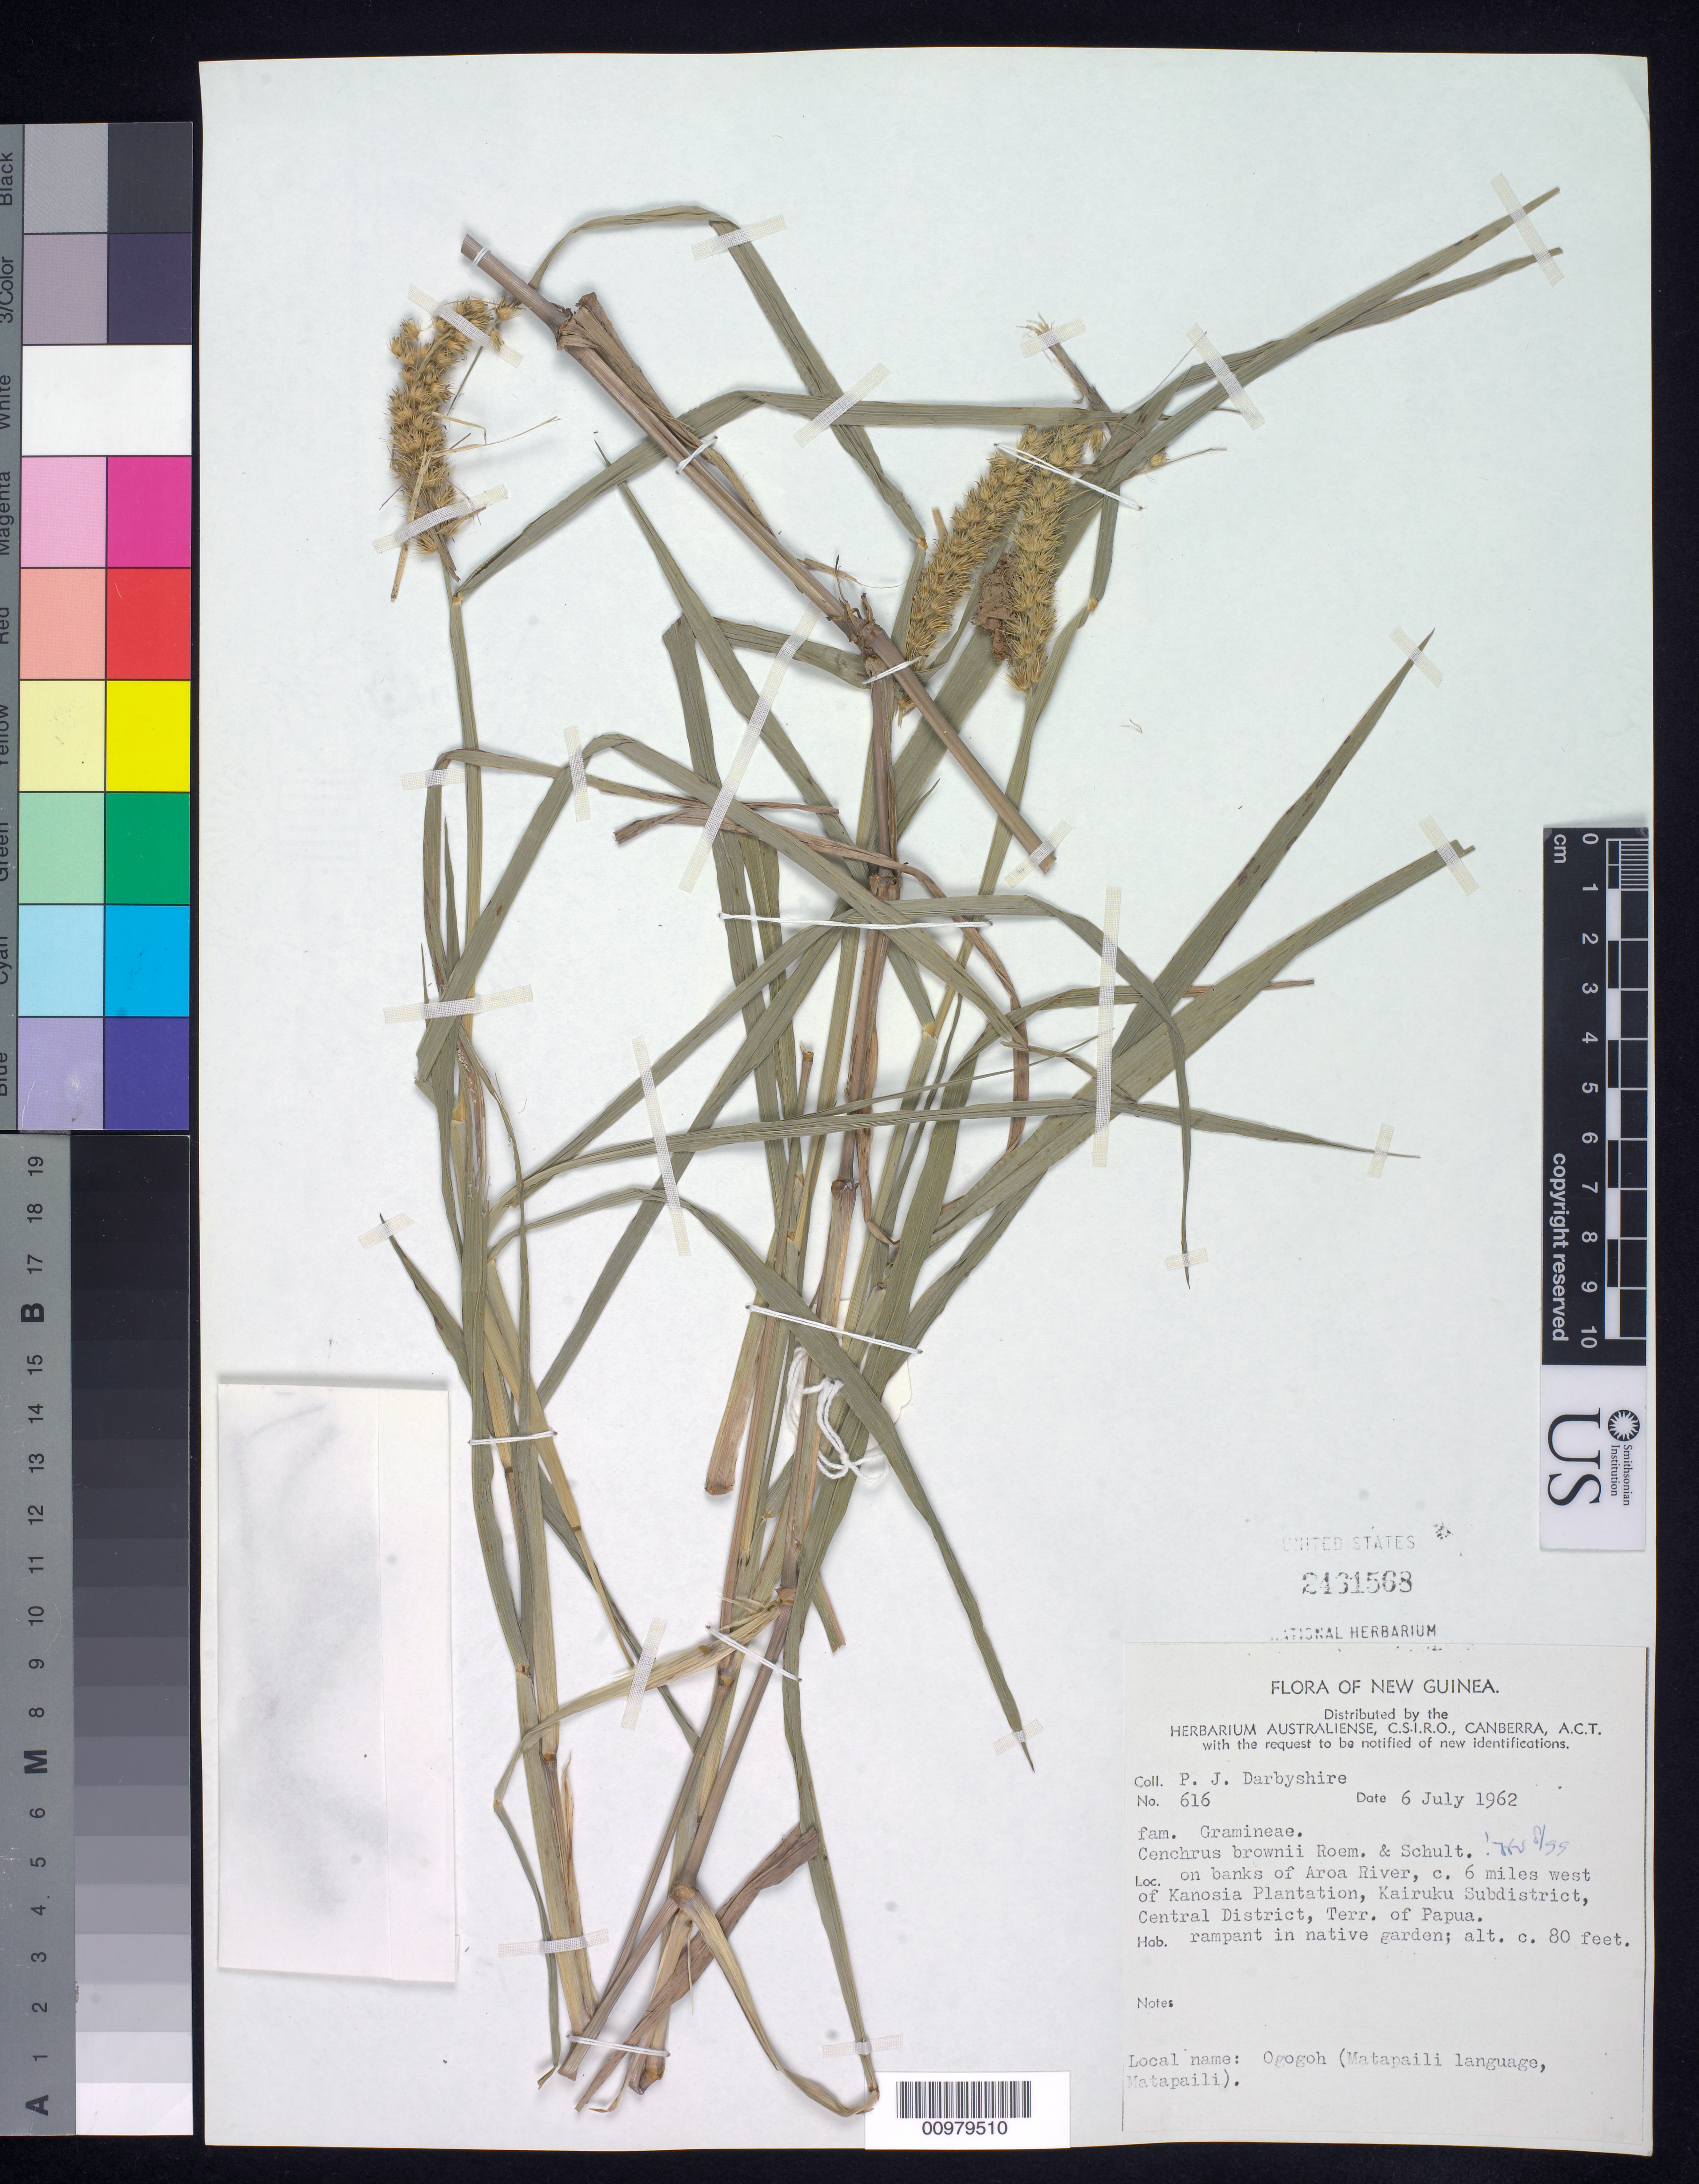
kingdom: Plantae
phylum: Tracheophyta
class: Liliopsida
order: Poales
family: Poaceae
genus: Cenchrus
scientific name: Cenchrus brownii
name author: Roem. & Schult.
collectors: P. Darbyshire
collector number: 616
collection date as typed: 02 Jul 1962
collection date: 1962-07-02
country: Papua New Guinea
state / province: Central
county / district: Kairuku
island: New Guinea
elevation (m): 24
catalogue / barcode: US 2431568